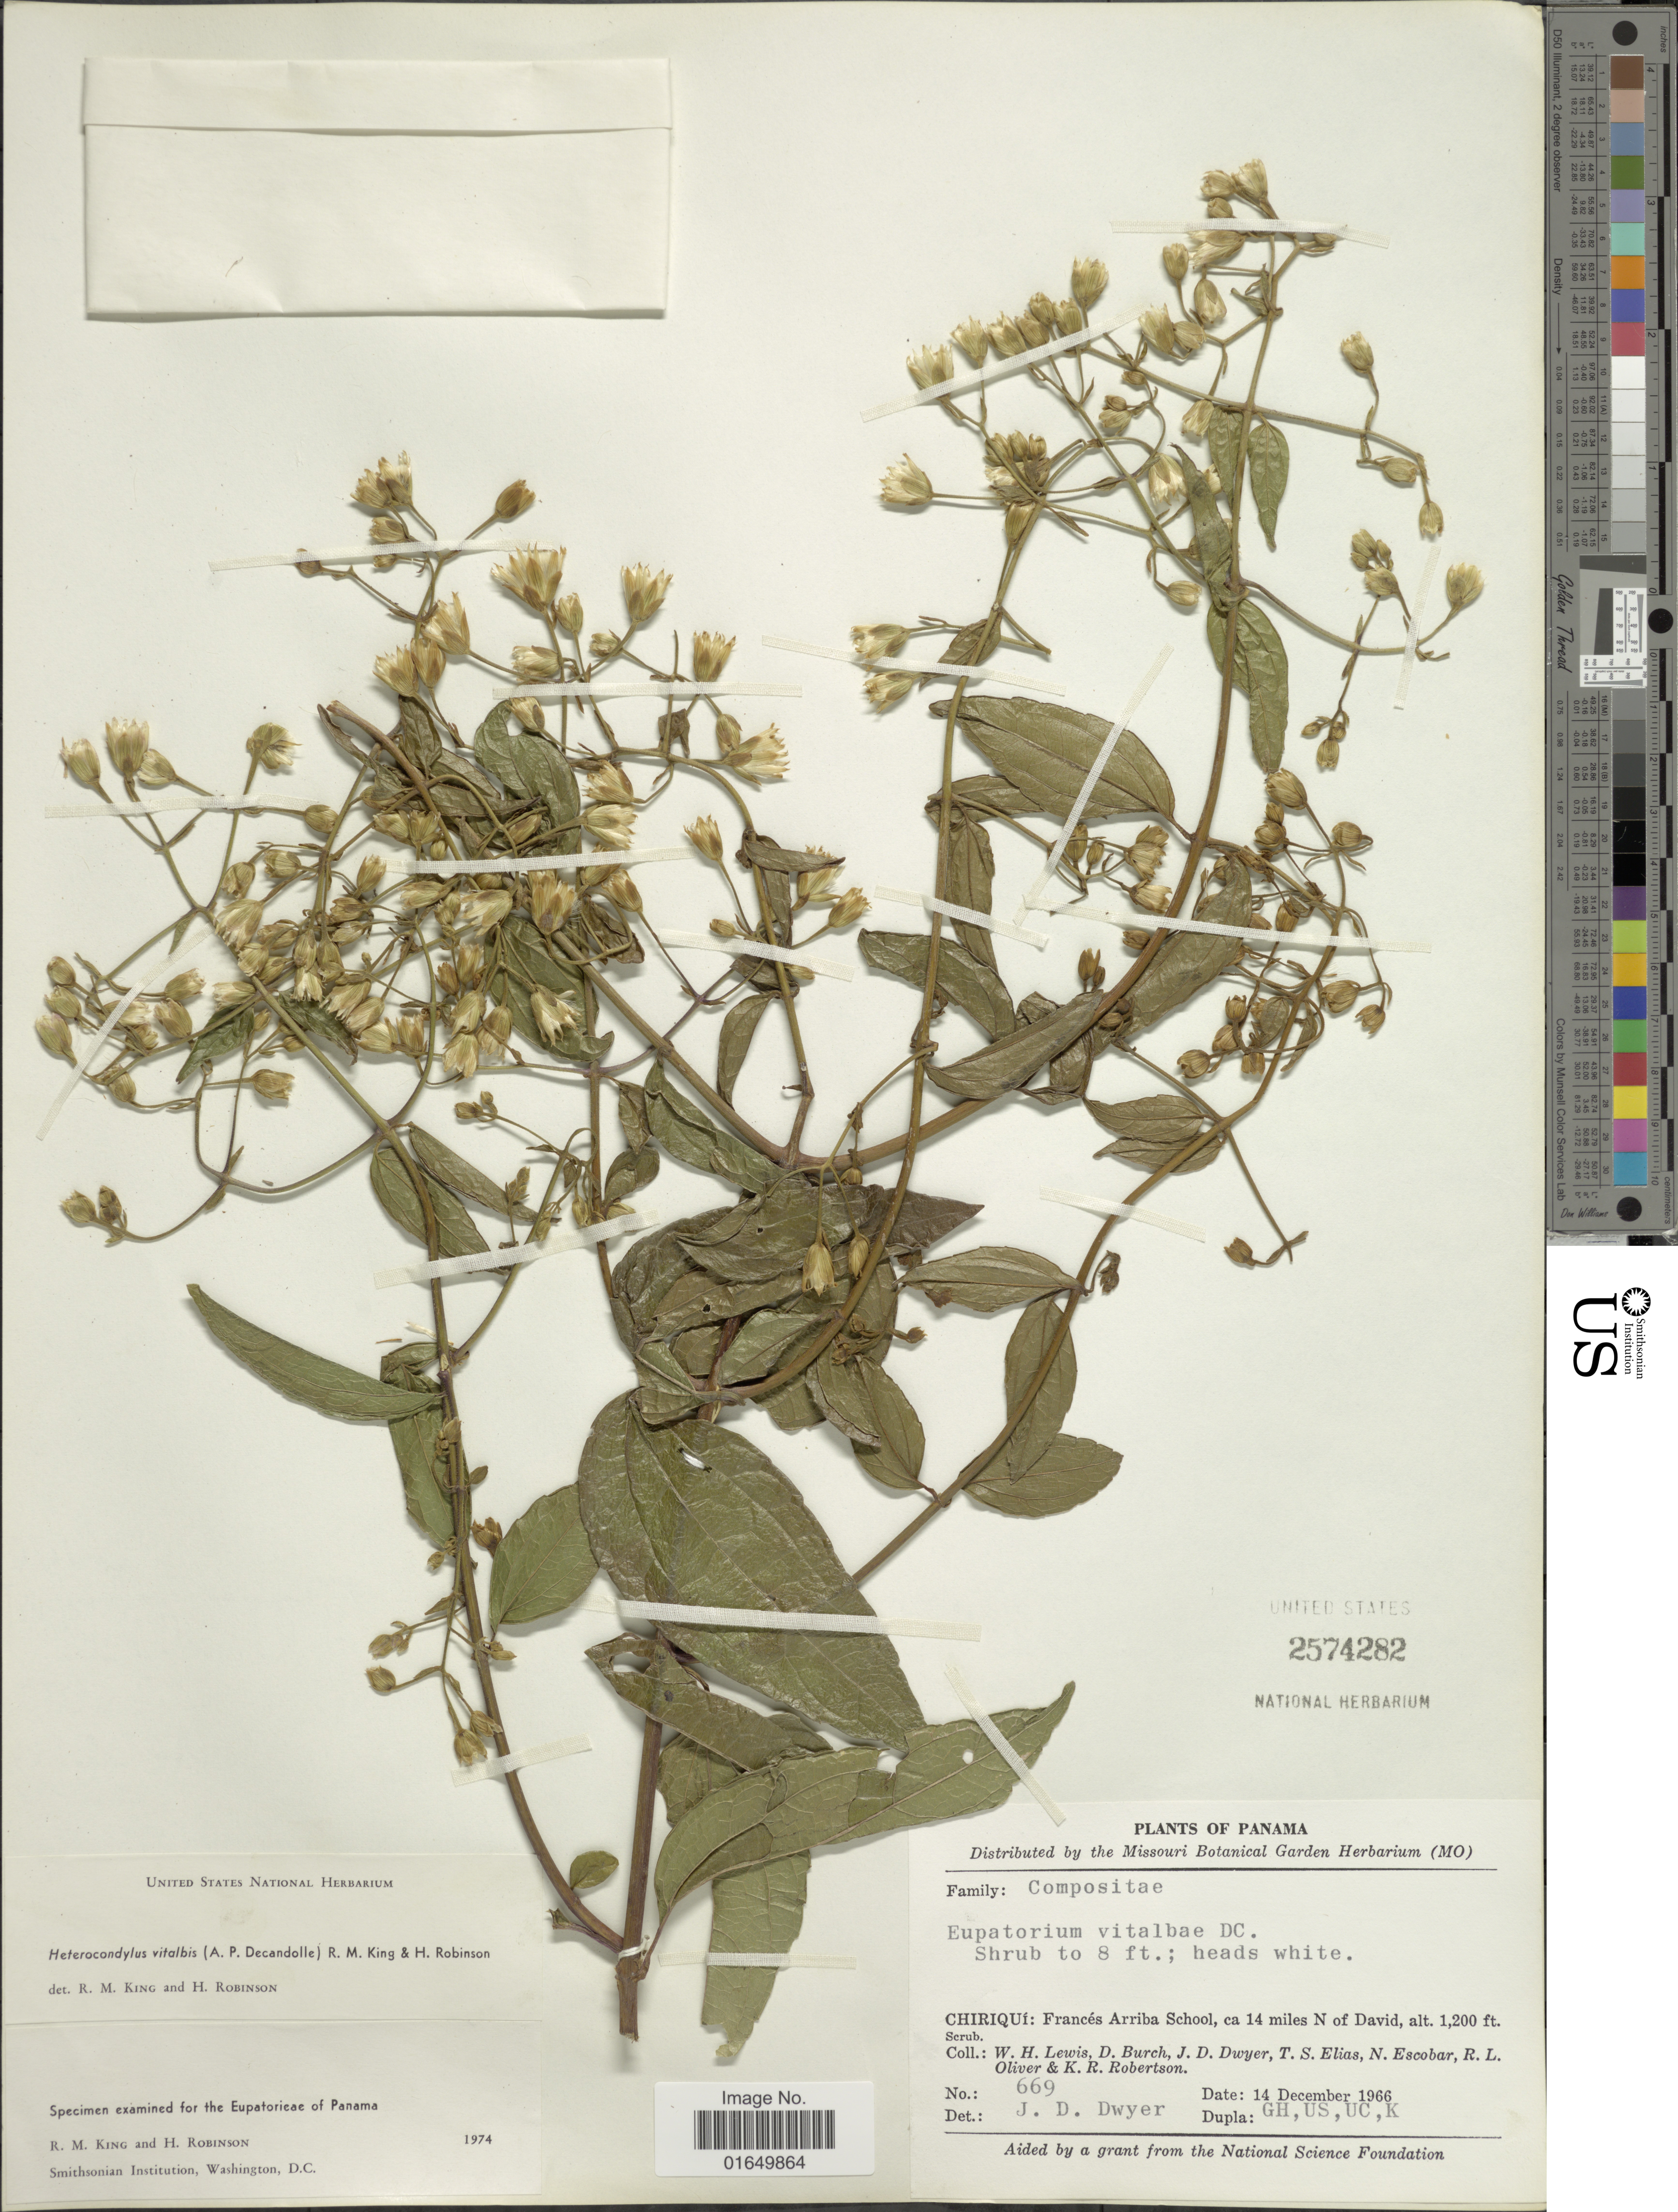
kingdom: Plantae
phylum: Tracheophyta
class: Magnoliopsida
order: Asterales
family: Asteraceae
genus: Heterocondylus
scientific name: Heterocondylus vitalbae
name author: (DC.) R.M. King & H. Rob.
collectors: W. H. Lewis, D. Burch, J. D. Dwyer, T. S. Elias & et al.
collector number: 669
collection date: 1966-12-14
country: Panama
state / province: Chiriqui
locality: Francés Arriba School, ca 14 miles N of David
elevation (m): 366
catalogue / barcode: US 2574282